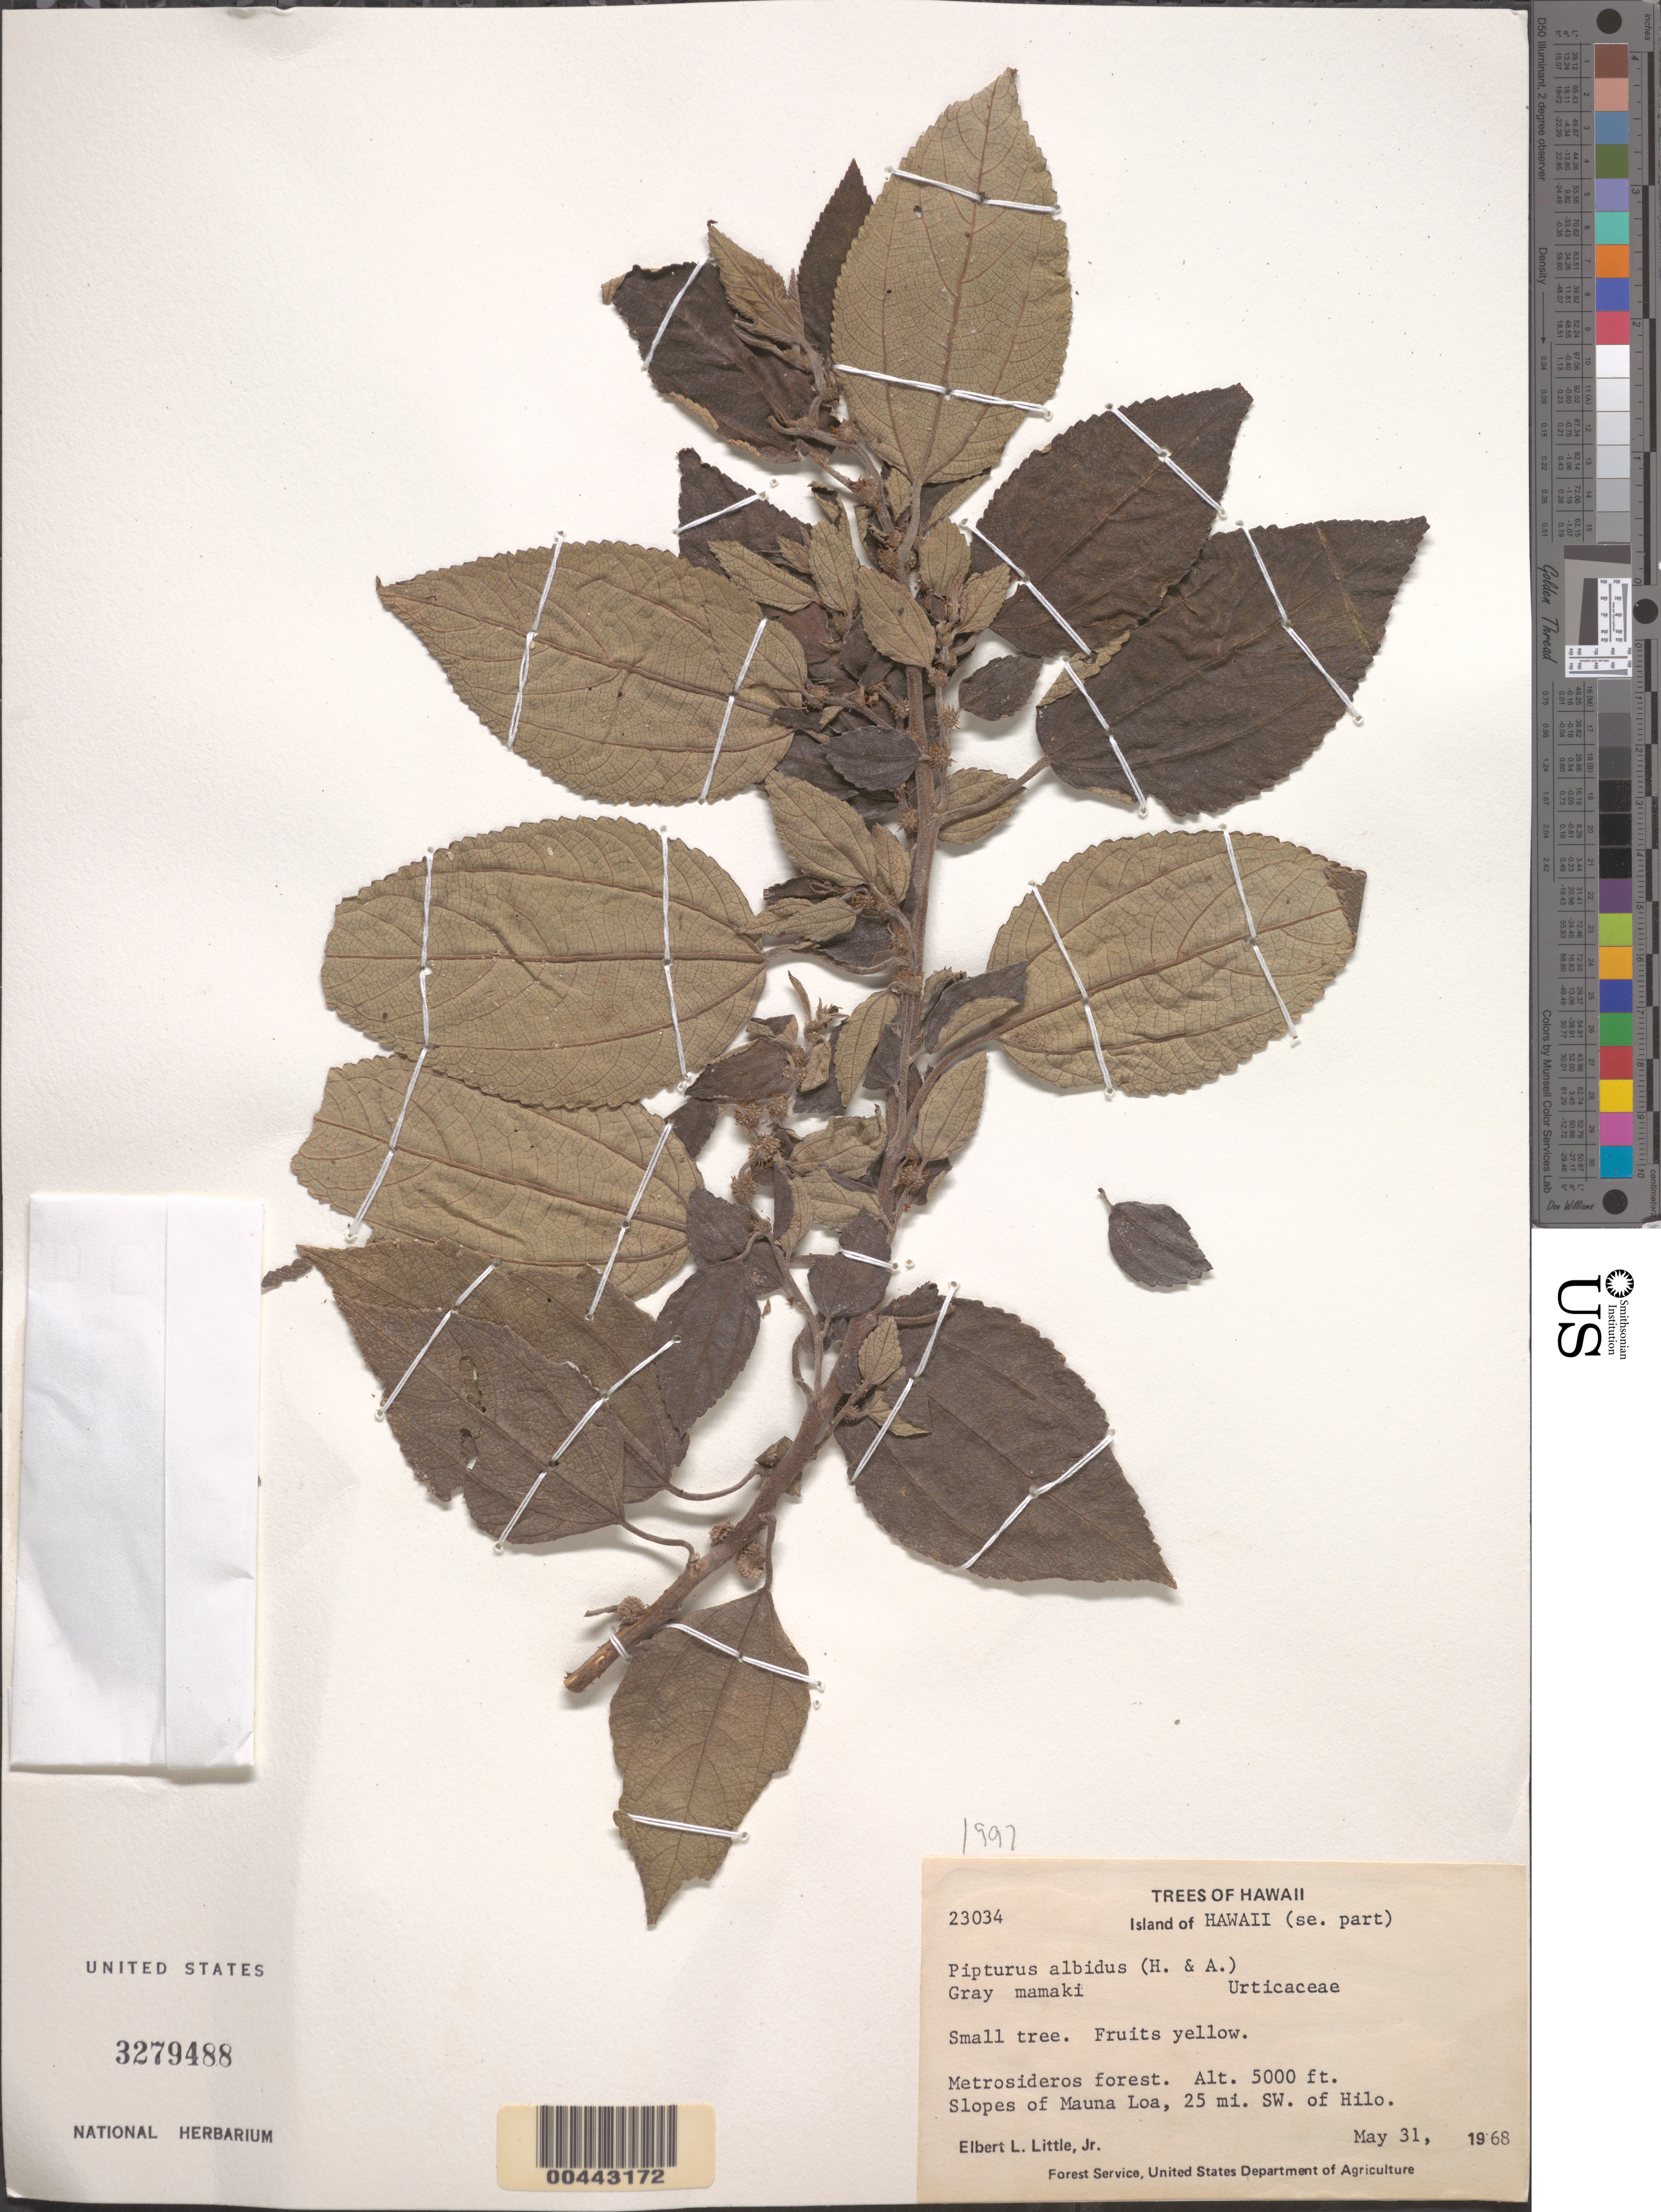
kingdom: Plantae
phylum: Tracheophyta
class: Magnoliopsida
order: Rosales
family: Urticaceae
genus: Pipturus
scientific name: Pipturus albidus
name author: (Hook. & Arn.) A. Gray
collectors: E. L. Little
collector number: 23034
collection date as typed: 31 May 1968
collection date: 1968-05-31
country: United States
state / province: Hawaii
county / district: Hawaii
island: Hawaii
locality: SE part of Hawaii, slopes of Mauna Loa, 25 mi SW of Hilo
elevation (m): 1524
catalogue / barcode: US 3279488